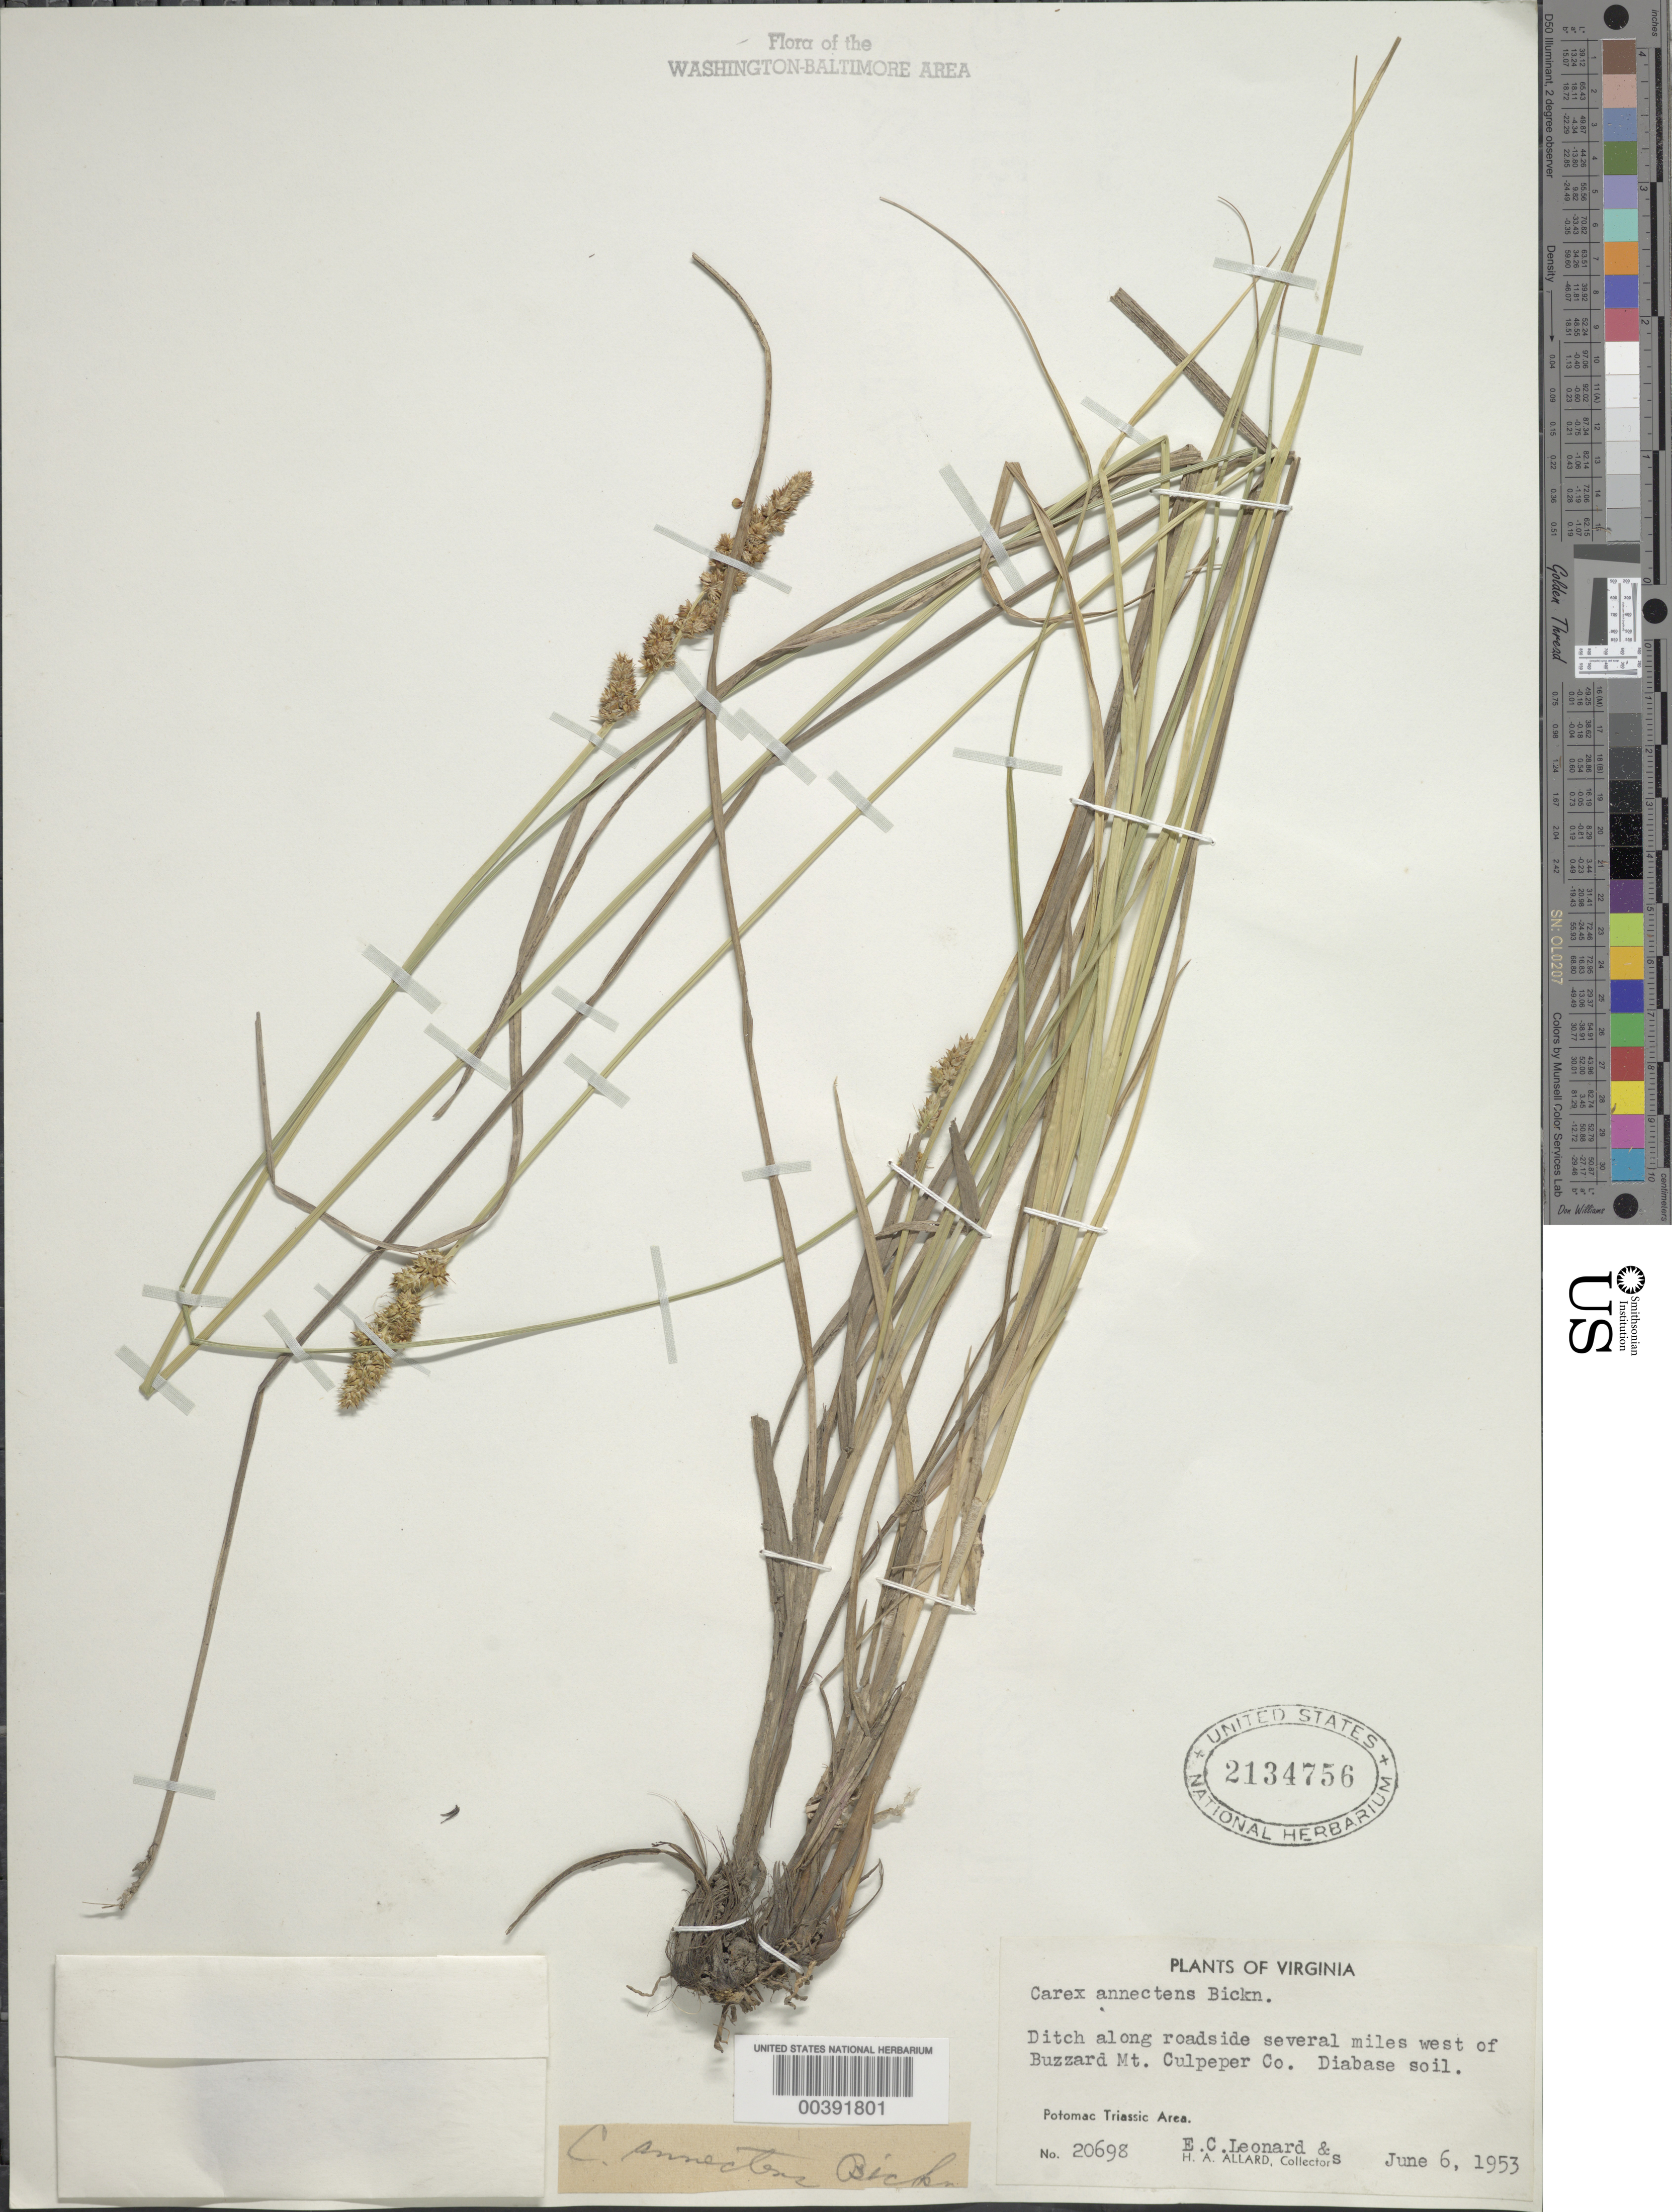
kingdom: Plantae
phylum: Tracheophyta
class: Liliopsida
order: Poales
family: Cyperaceae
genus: Carex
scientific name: Carex annectens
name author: (E.P. Bicknell) E.P. Bicknell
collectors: E. C. Leonard & H. A. Allard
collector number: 20698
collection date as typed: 06 Jun 1953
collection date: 1953-06-06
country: United States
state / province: Virginia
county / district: Culpeper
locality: W of Buzzard Mtn.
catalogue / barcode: US 2134756